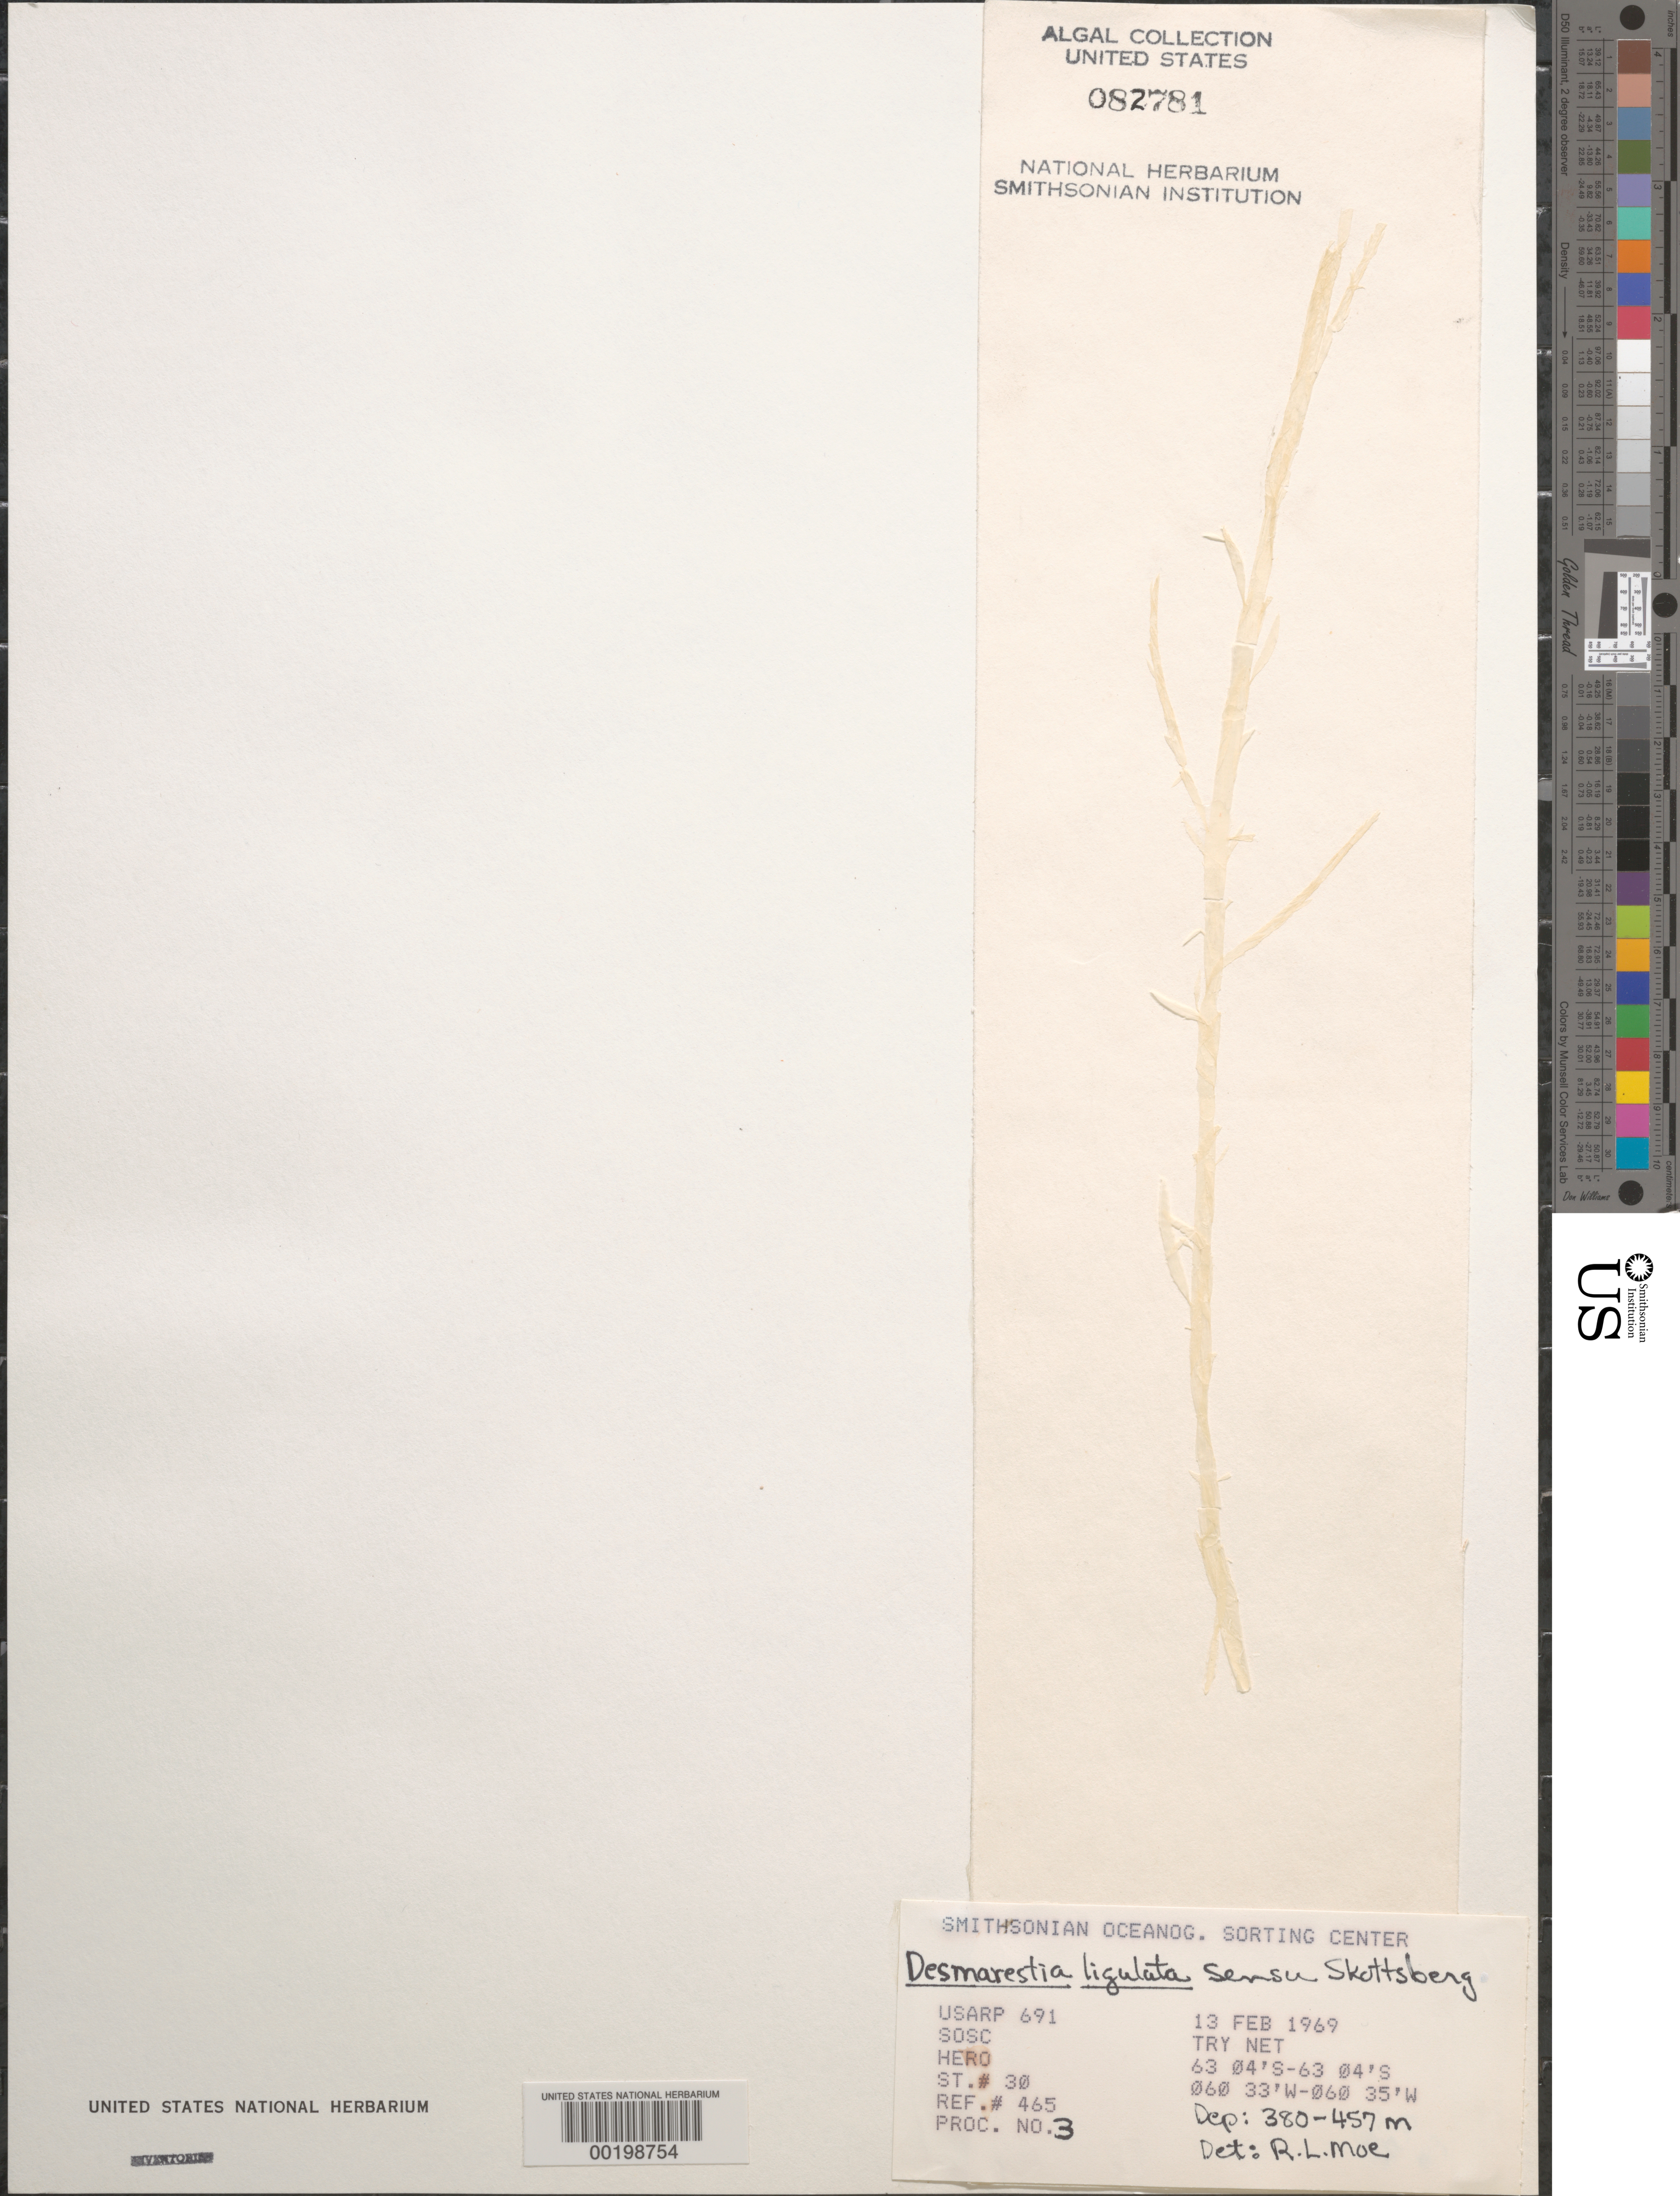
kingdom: Chromista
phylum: Ochrophyta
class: Phaeophyceae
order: Desmarestiales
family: Desmarestiaceae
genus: Desmarestia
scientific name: Desmarestia ligulata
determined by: Moe, R. L.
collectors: SOSC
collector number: Station 30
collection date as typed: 13 Feb 1969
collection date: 1969-02-13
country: Antarctica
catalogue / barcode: US 82781